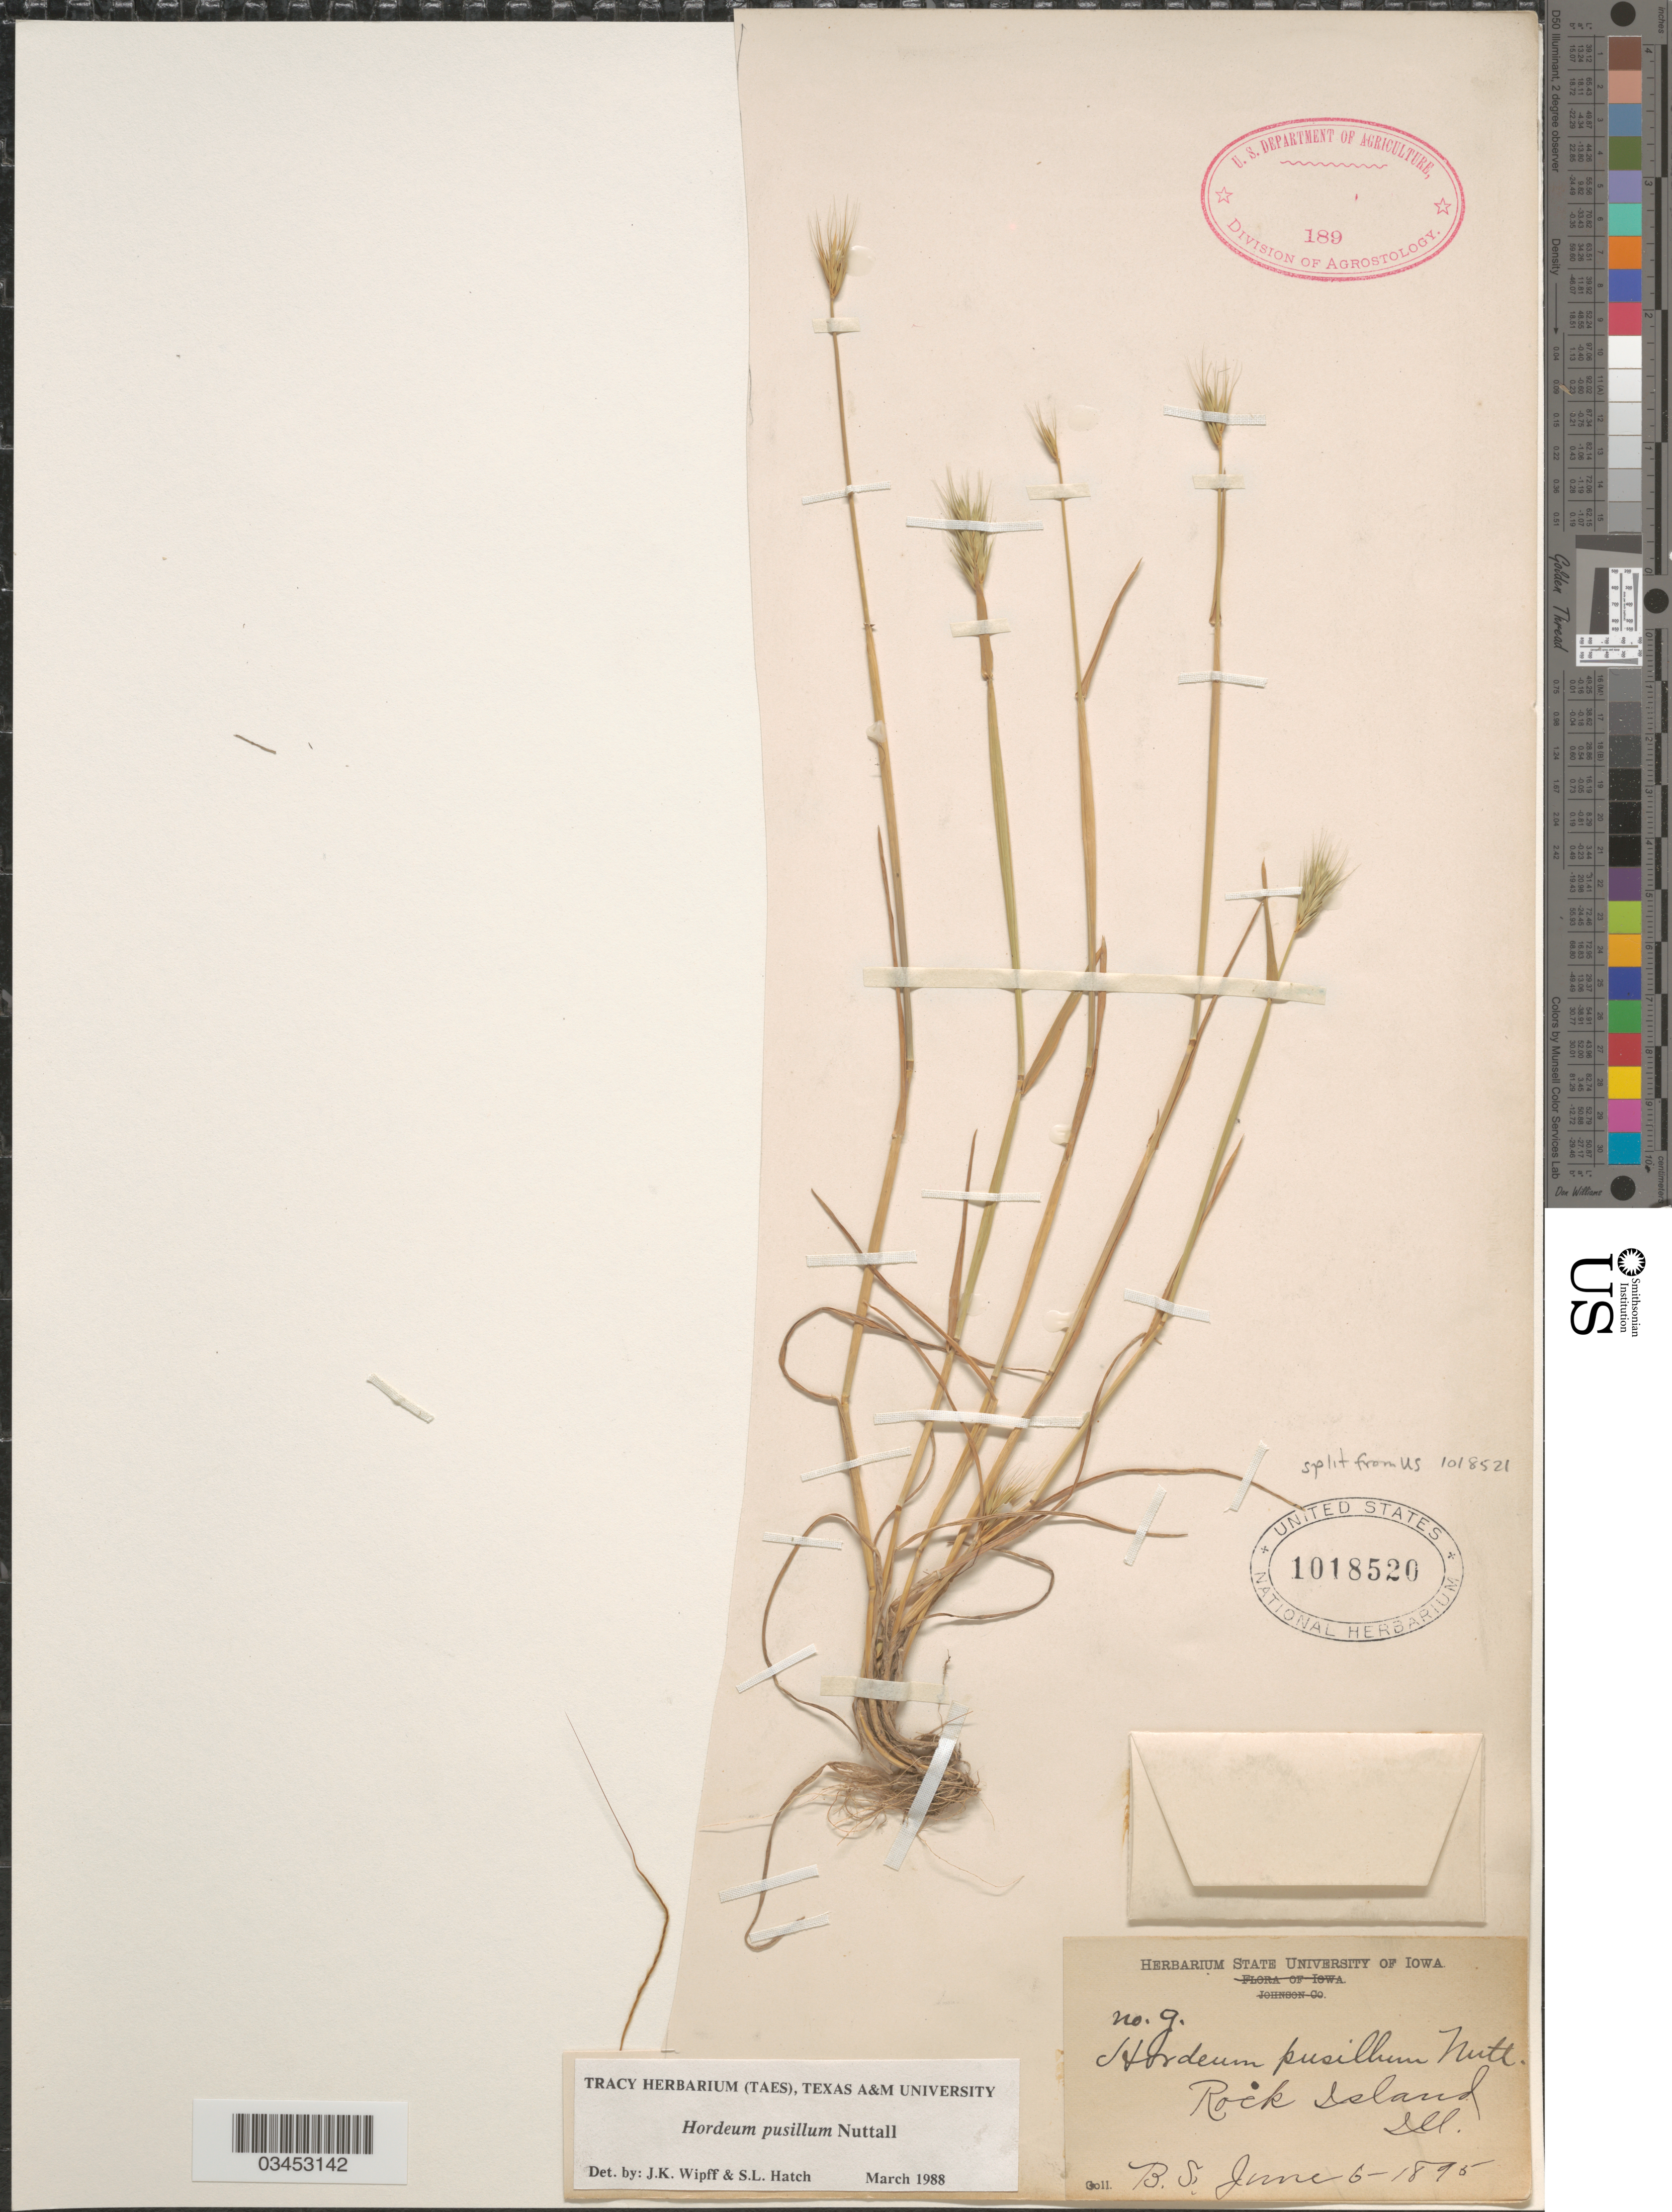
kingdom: Plantae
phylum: Tracheophyta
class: Liliopsida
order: Poales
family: Poaceae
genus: Hordeum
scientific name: Hordeum pusillum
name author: Nutt.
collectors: B. S.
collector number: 9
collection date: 1895-06-06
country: United States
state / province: Illinois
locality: Rock Island.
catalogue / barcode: US 1018520